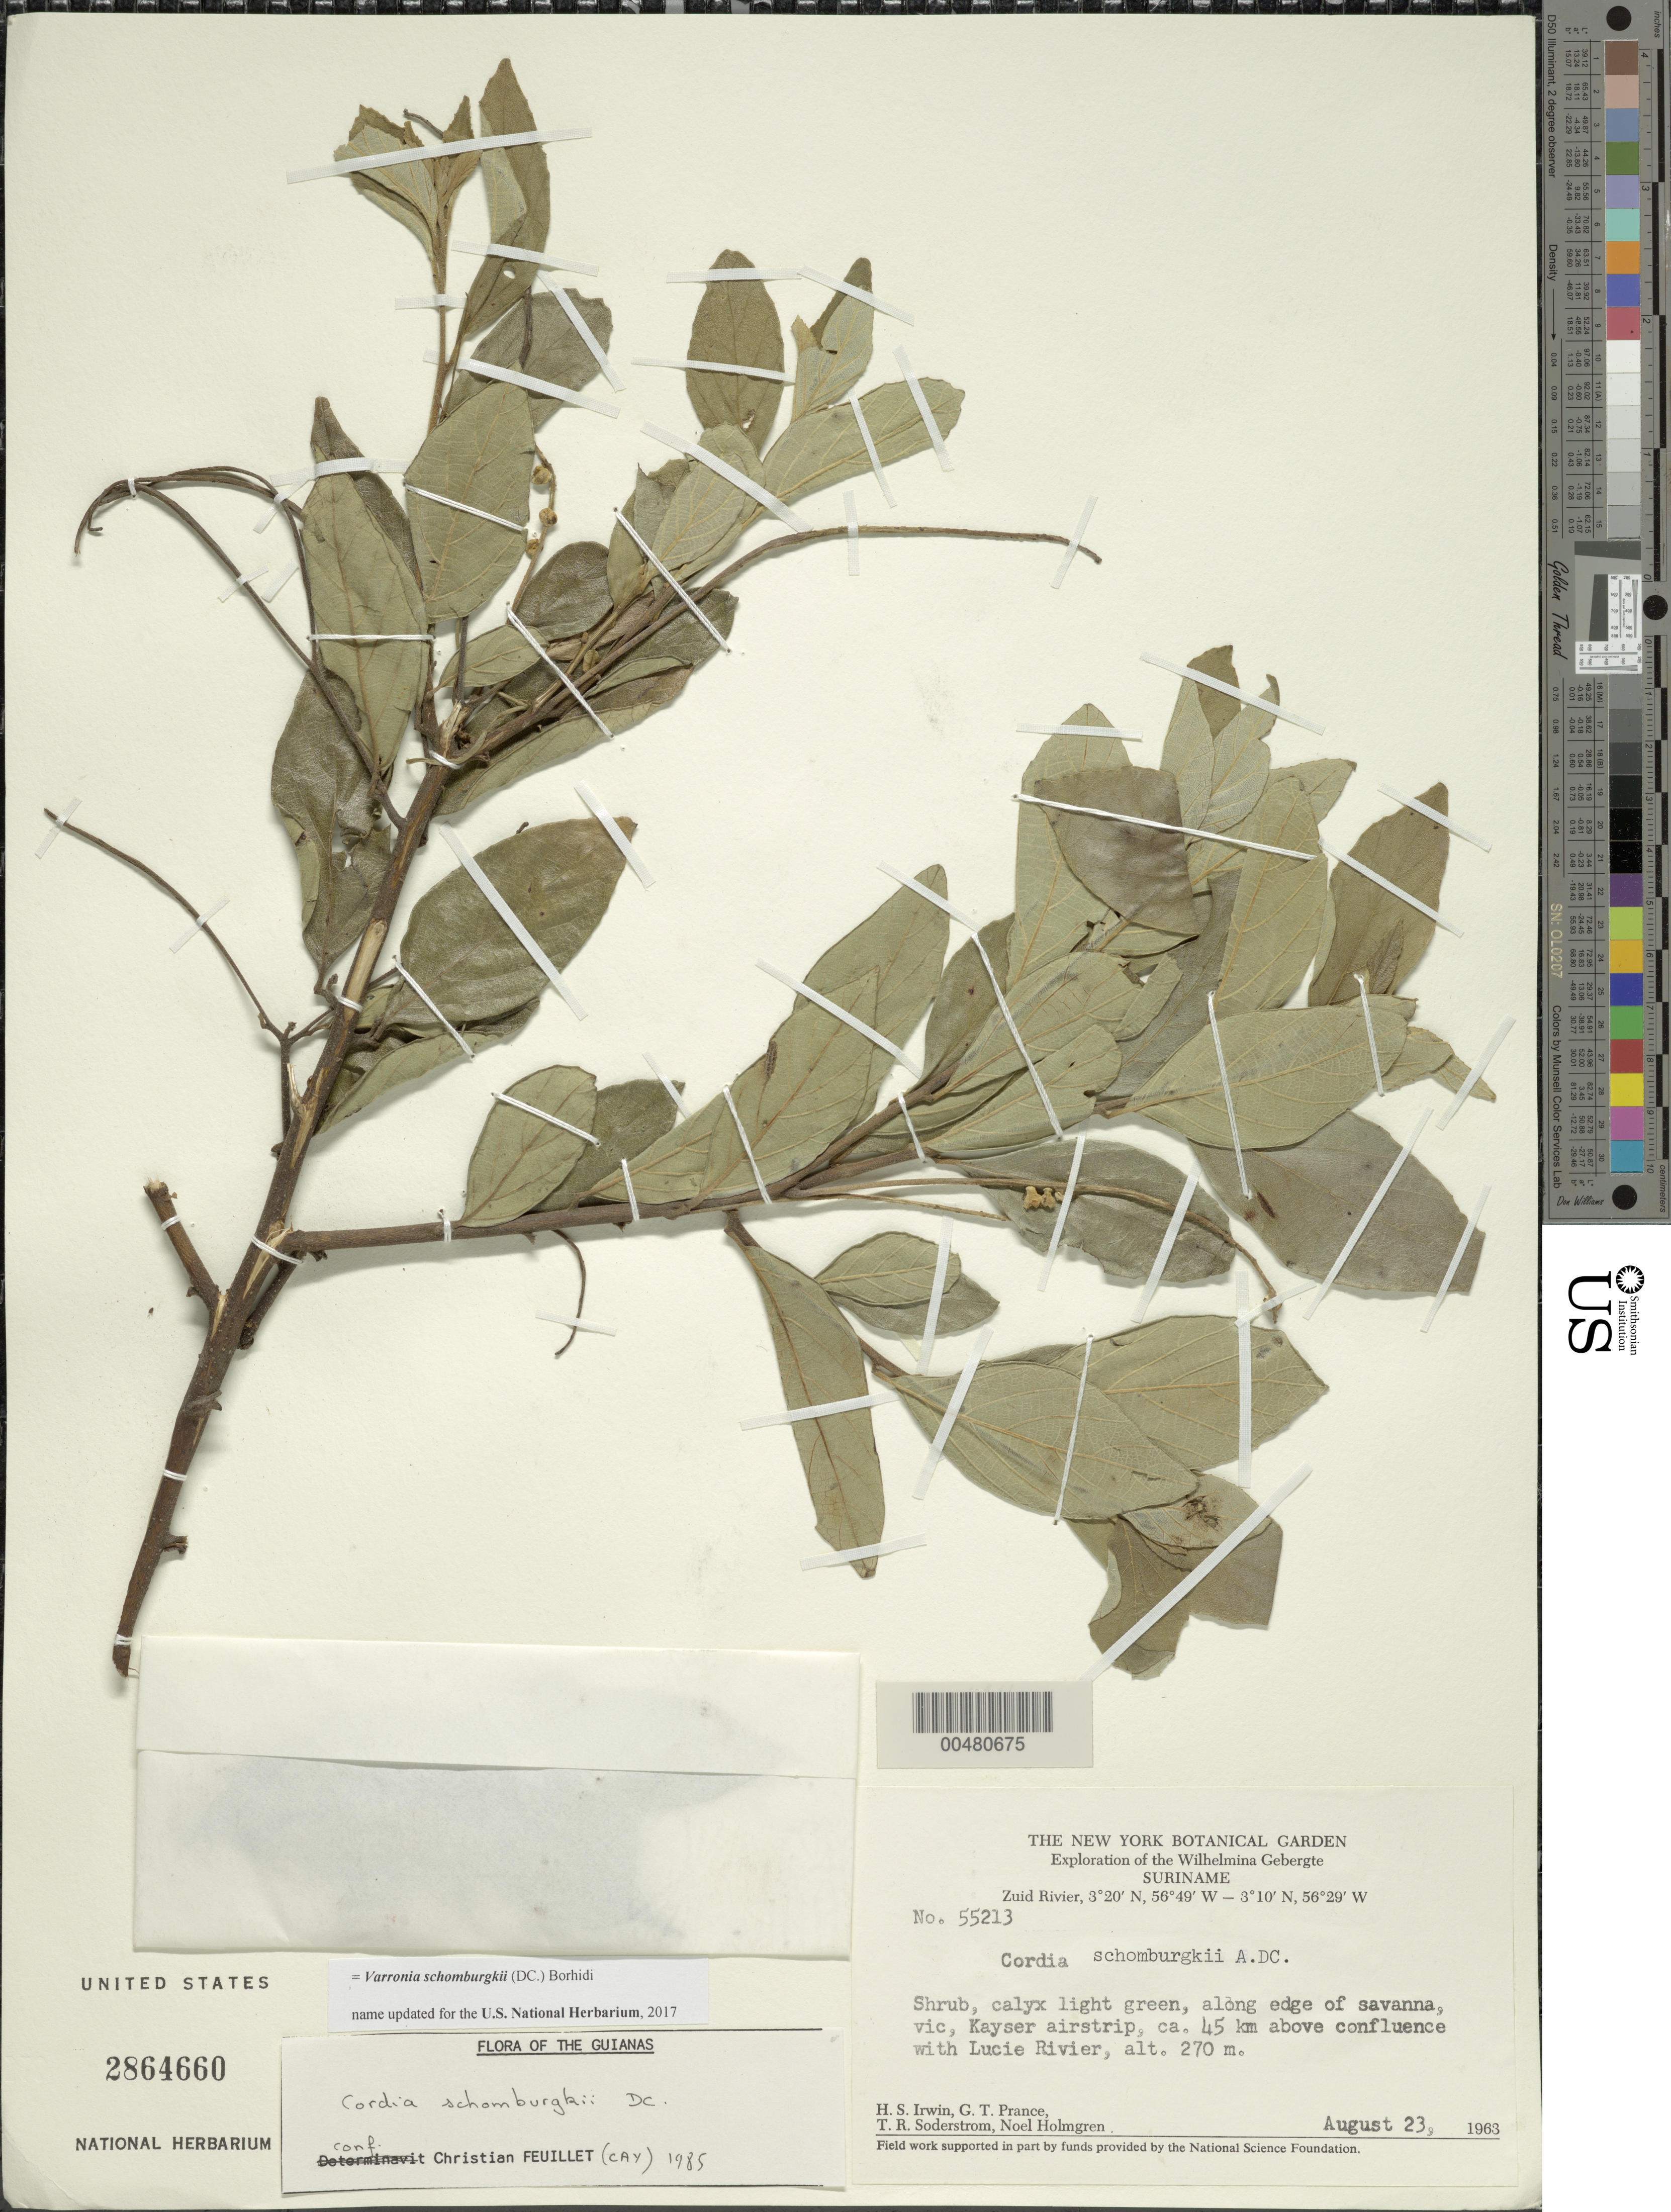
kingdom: Plantae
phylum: Tracheophyta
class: Magnoliopsida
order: Boraginales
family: Cordiaceae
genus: Varronia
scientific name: Varronia schomburgkii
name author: (DC.) Borhidi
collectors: H. Irwin, G. T. Prance, T. R. Soderstrom & N. H. Holmgren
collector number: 55213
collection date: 1963-08-23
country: Suriname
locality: Wilhelmina Gebergte, Zuid Rivier, Kayser airstrip, ca. 45 km. above confluence with Lucie Rivier.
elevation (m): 270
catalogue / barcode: US 2864660